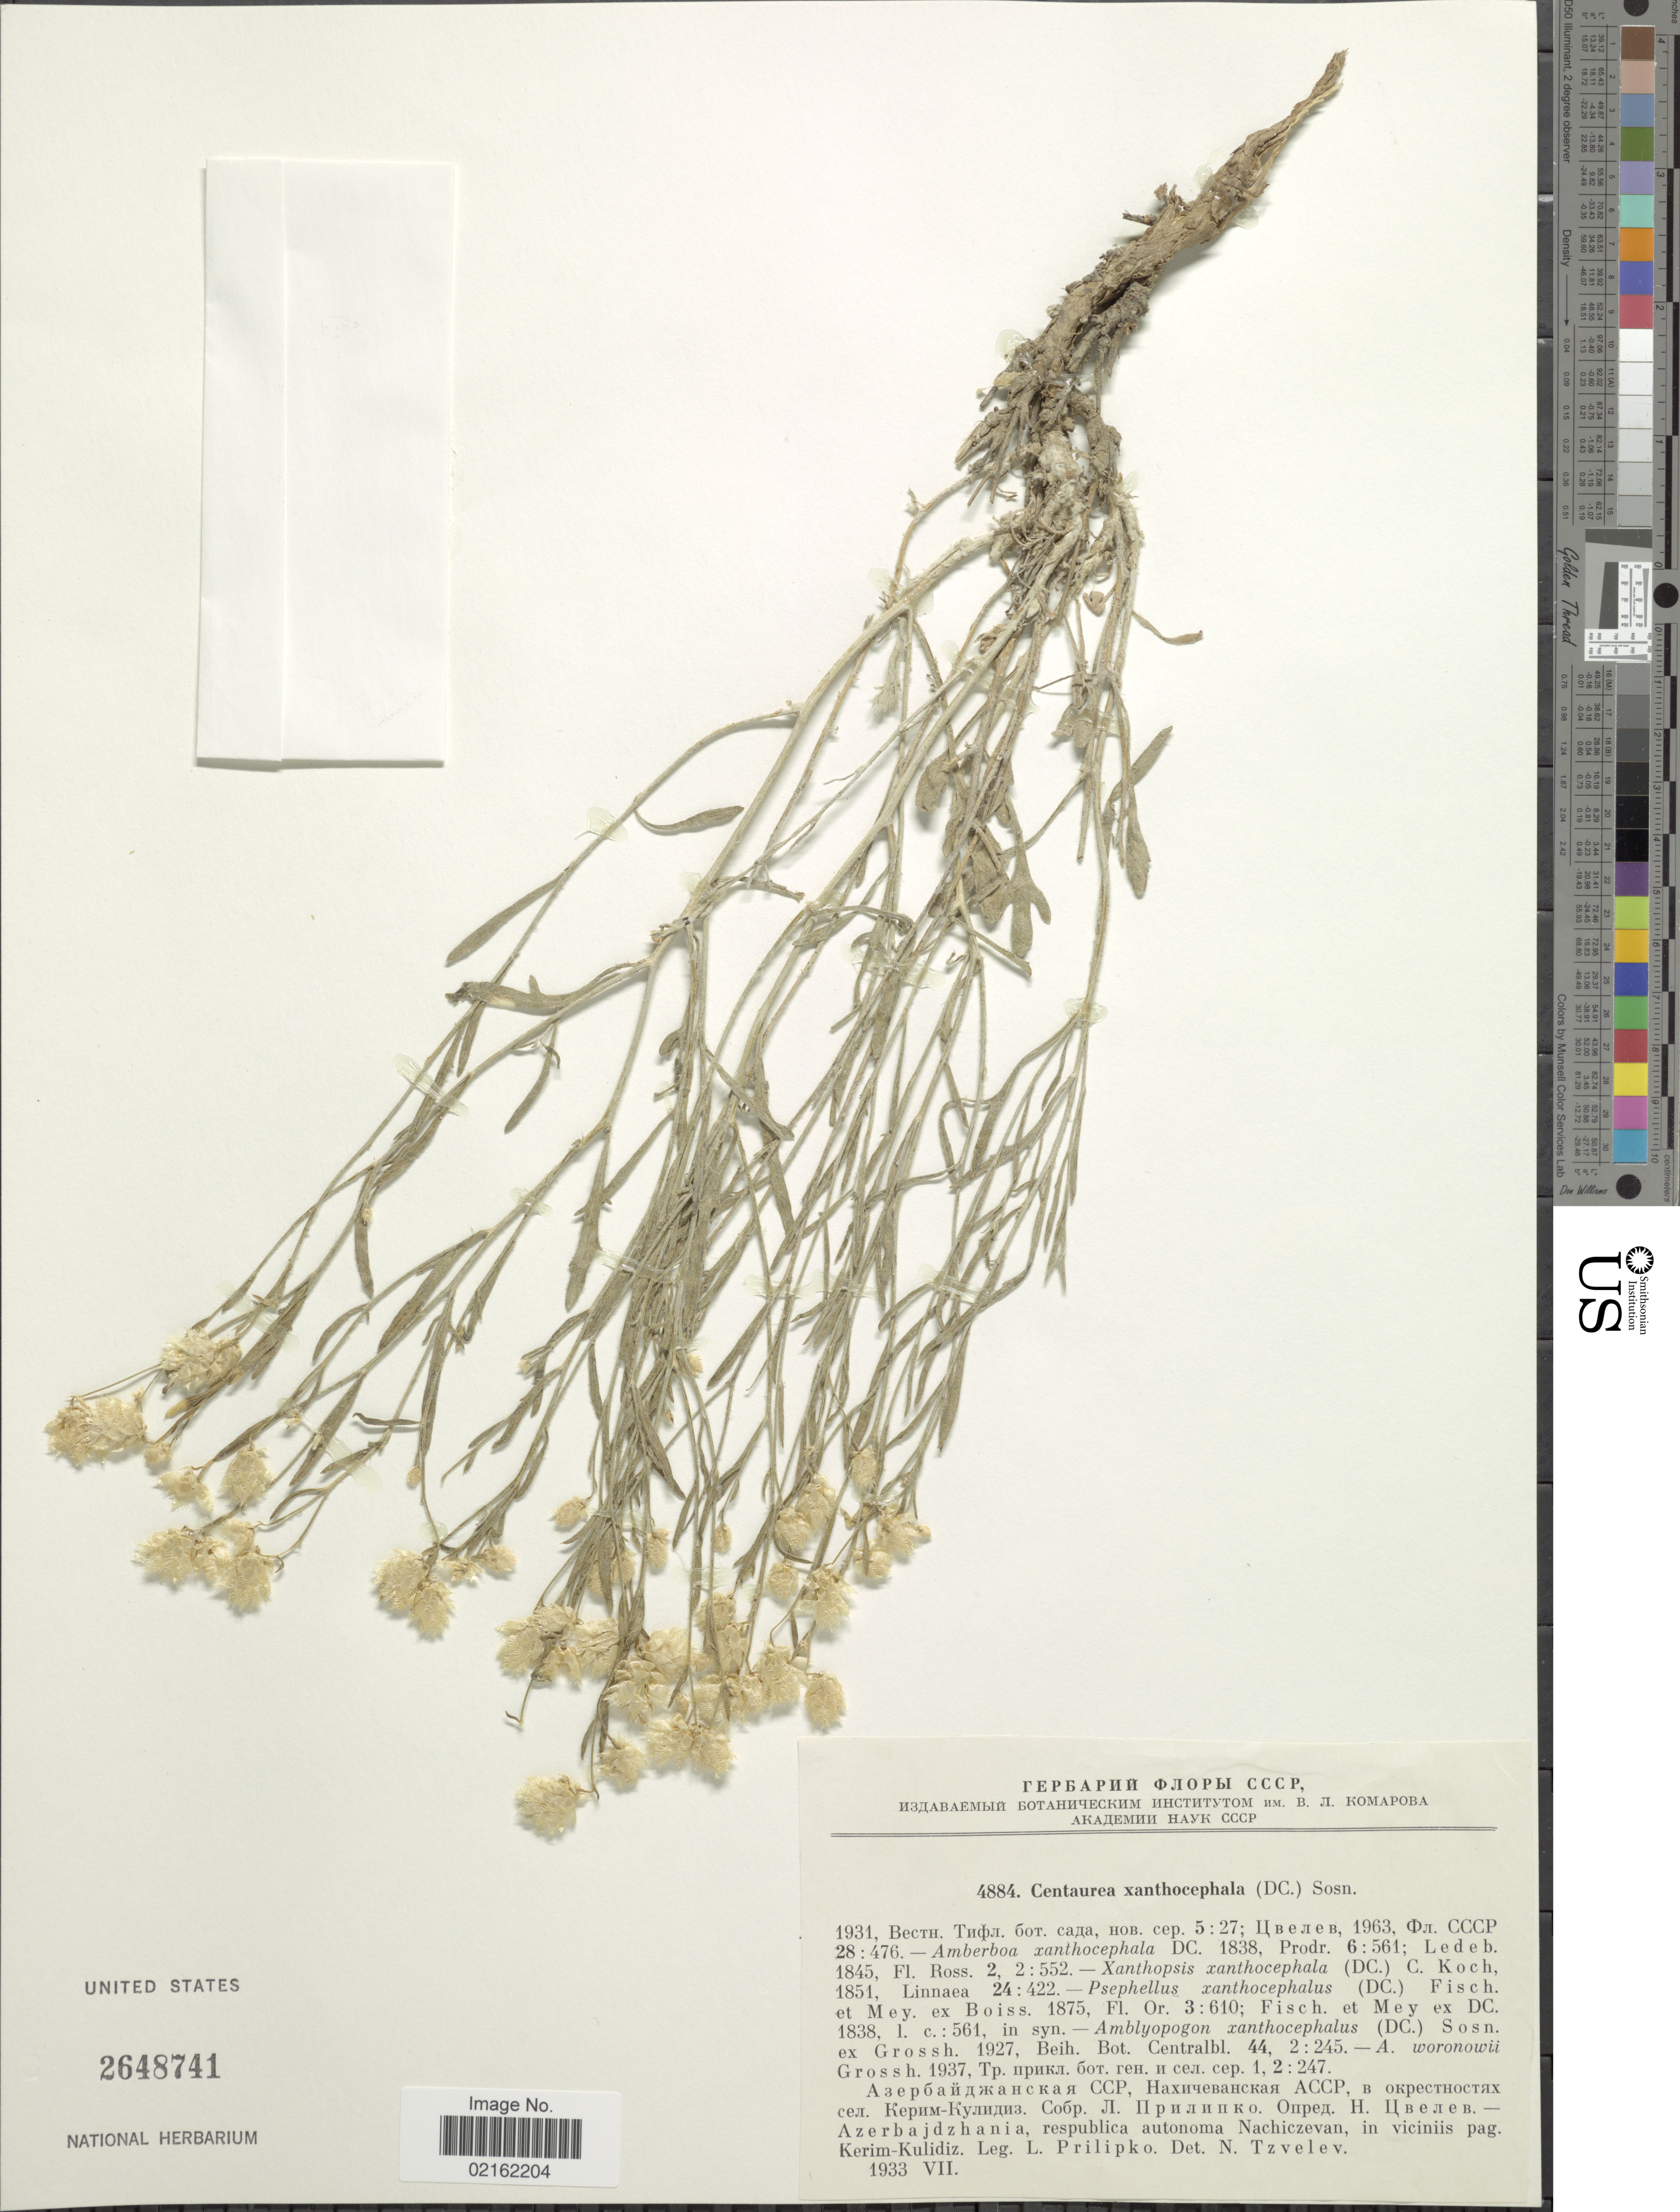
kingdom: Plantae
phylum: Tracheophyta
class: Magnoliopsida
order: Asterales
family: Asteraceae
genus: Psephellus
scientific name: Psephellus xanthocephalus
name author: (DC.) Fisch. & C.A. Mey.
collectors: L. Prilipko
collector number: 4884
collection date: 1933-07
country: Azerbaijan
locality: Respublica autonoma Nachiczevan, pag. Kerim-Kulidiz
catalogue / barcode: US 2648741